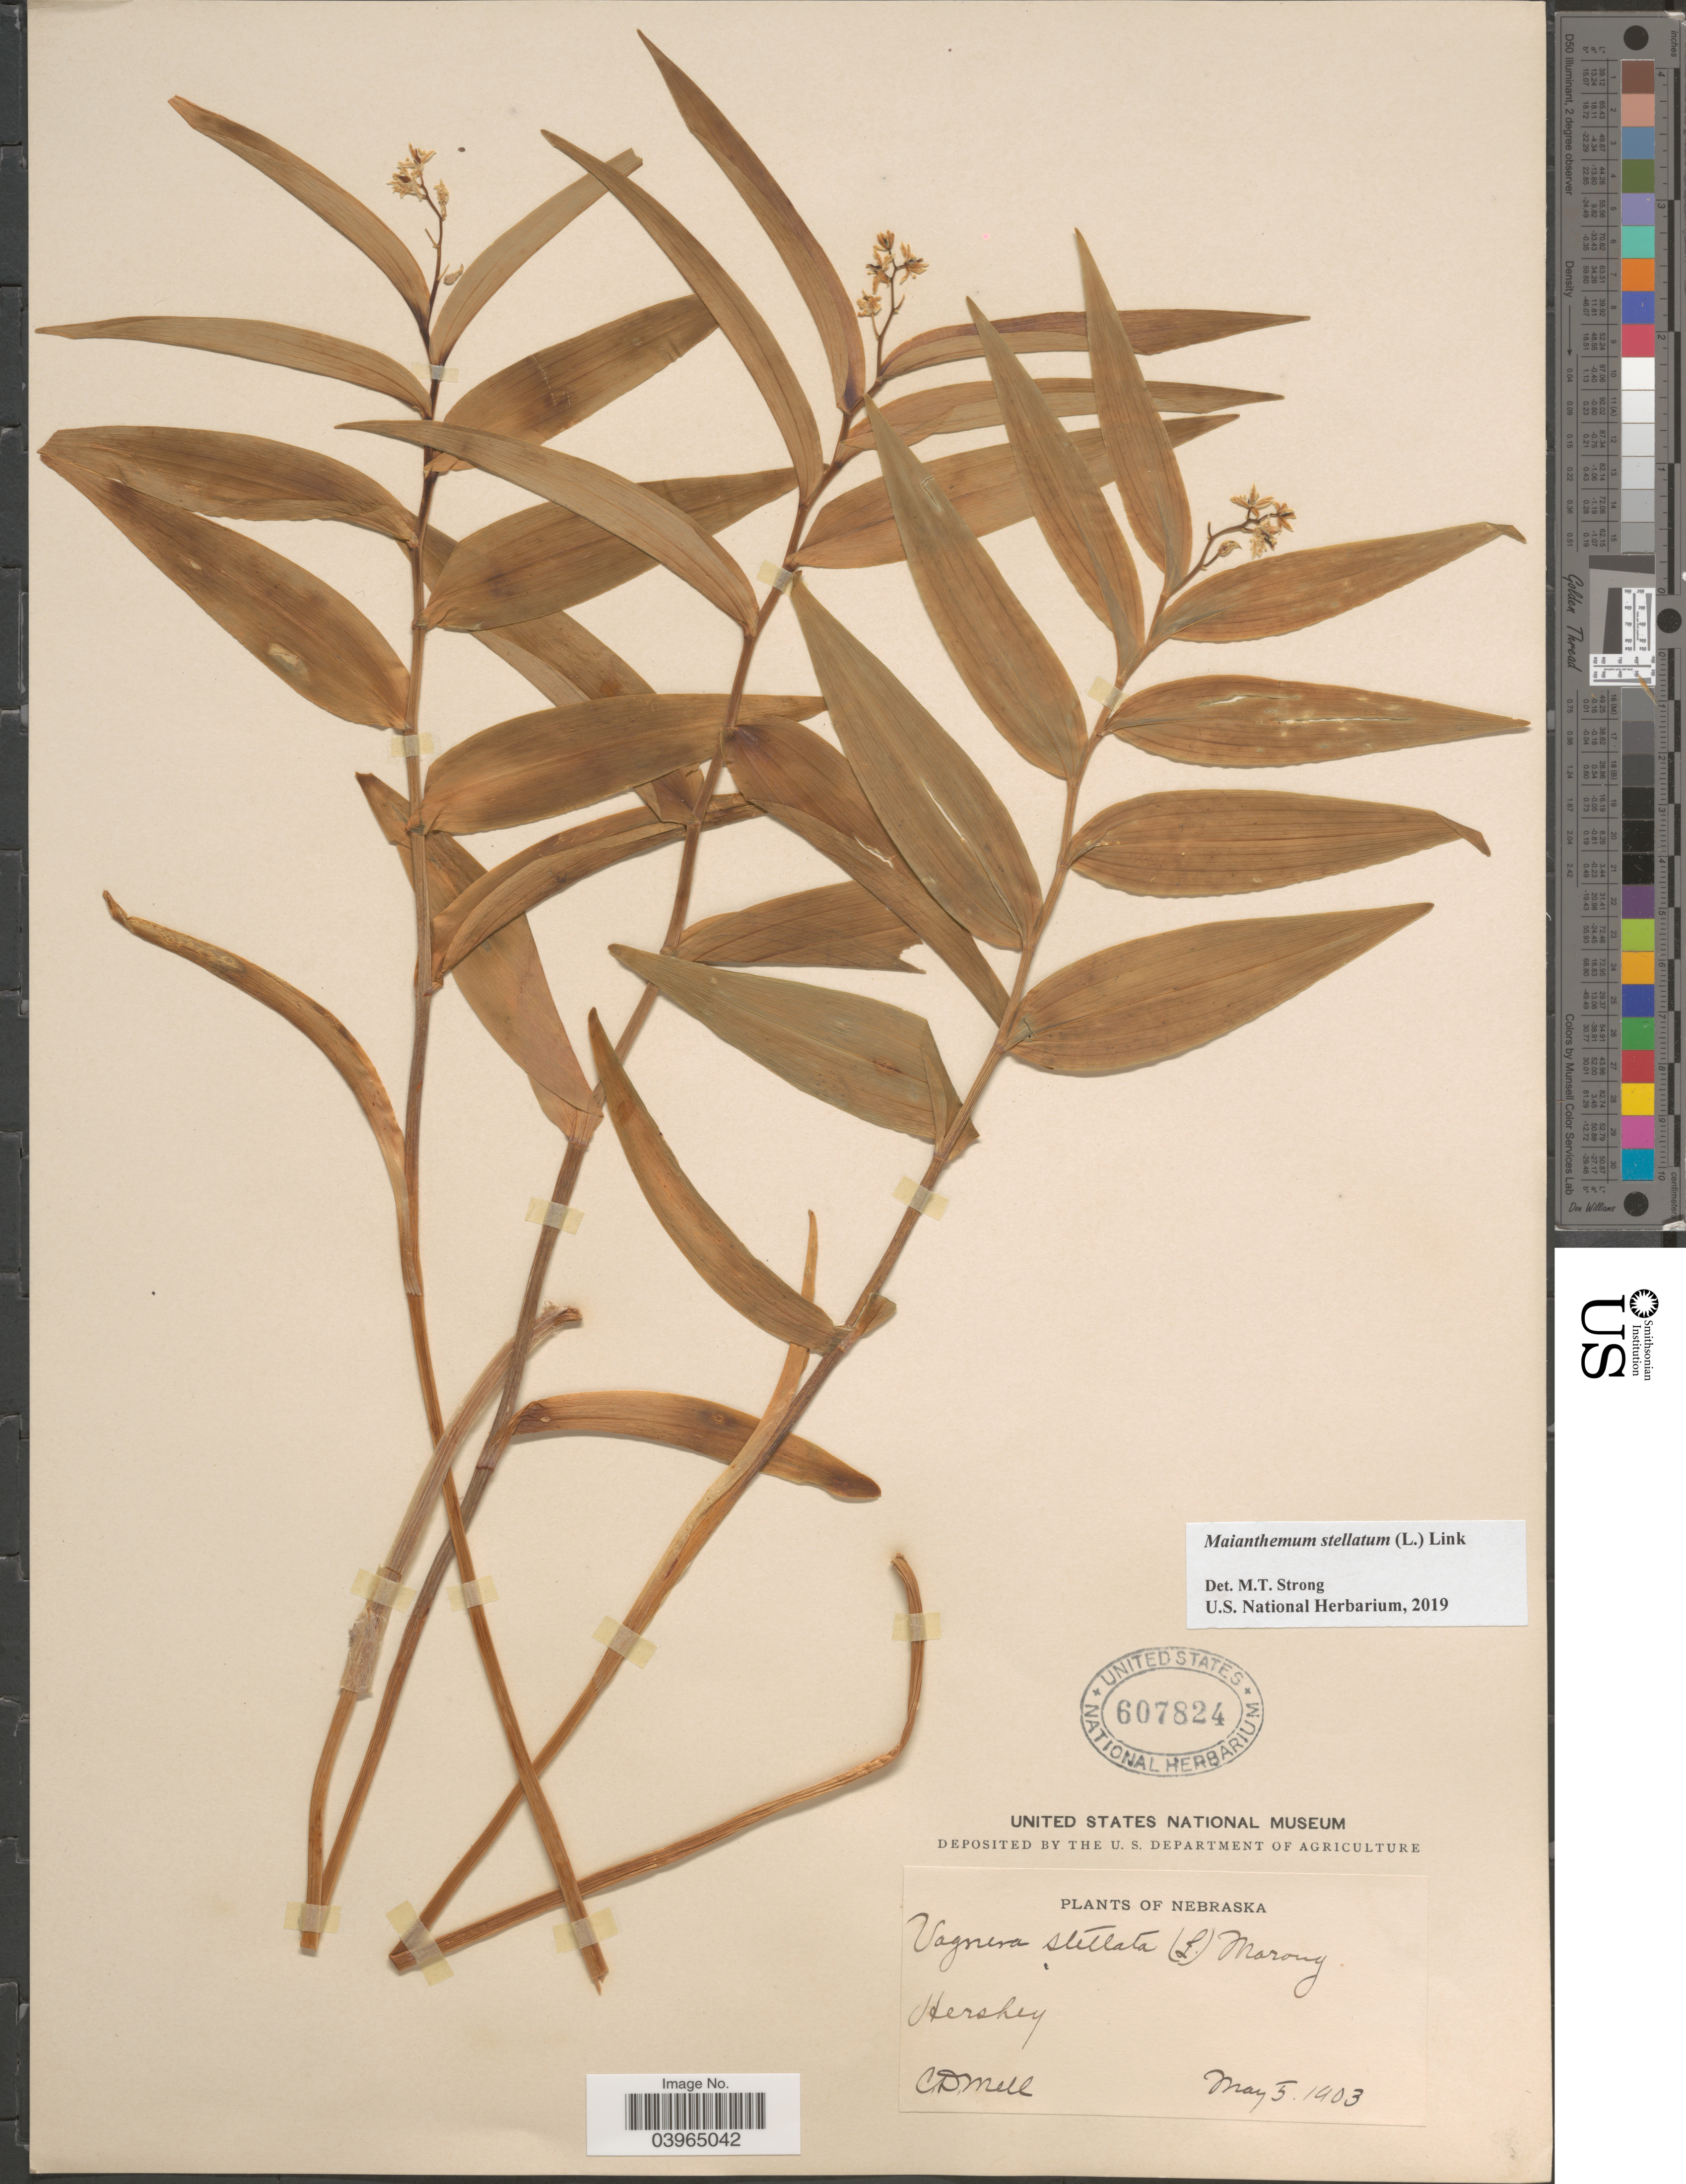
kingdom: Plantae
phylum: Tracheophyta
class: Liliopsida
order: Asparagales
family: Asparagaceae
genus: Maianthemum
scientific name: Maianthemum stellatum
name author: (L.) Link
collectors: C. D. Mill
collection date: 1903-05-05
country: United States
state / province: Nebraska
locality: Hershey.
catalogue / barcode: US 607824